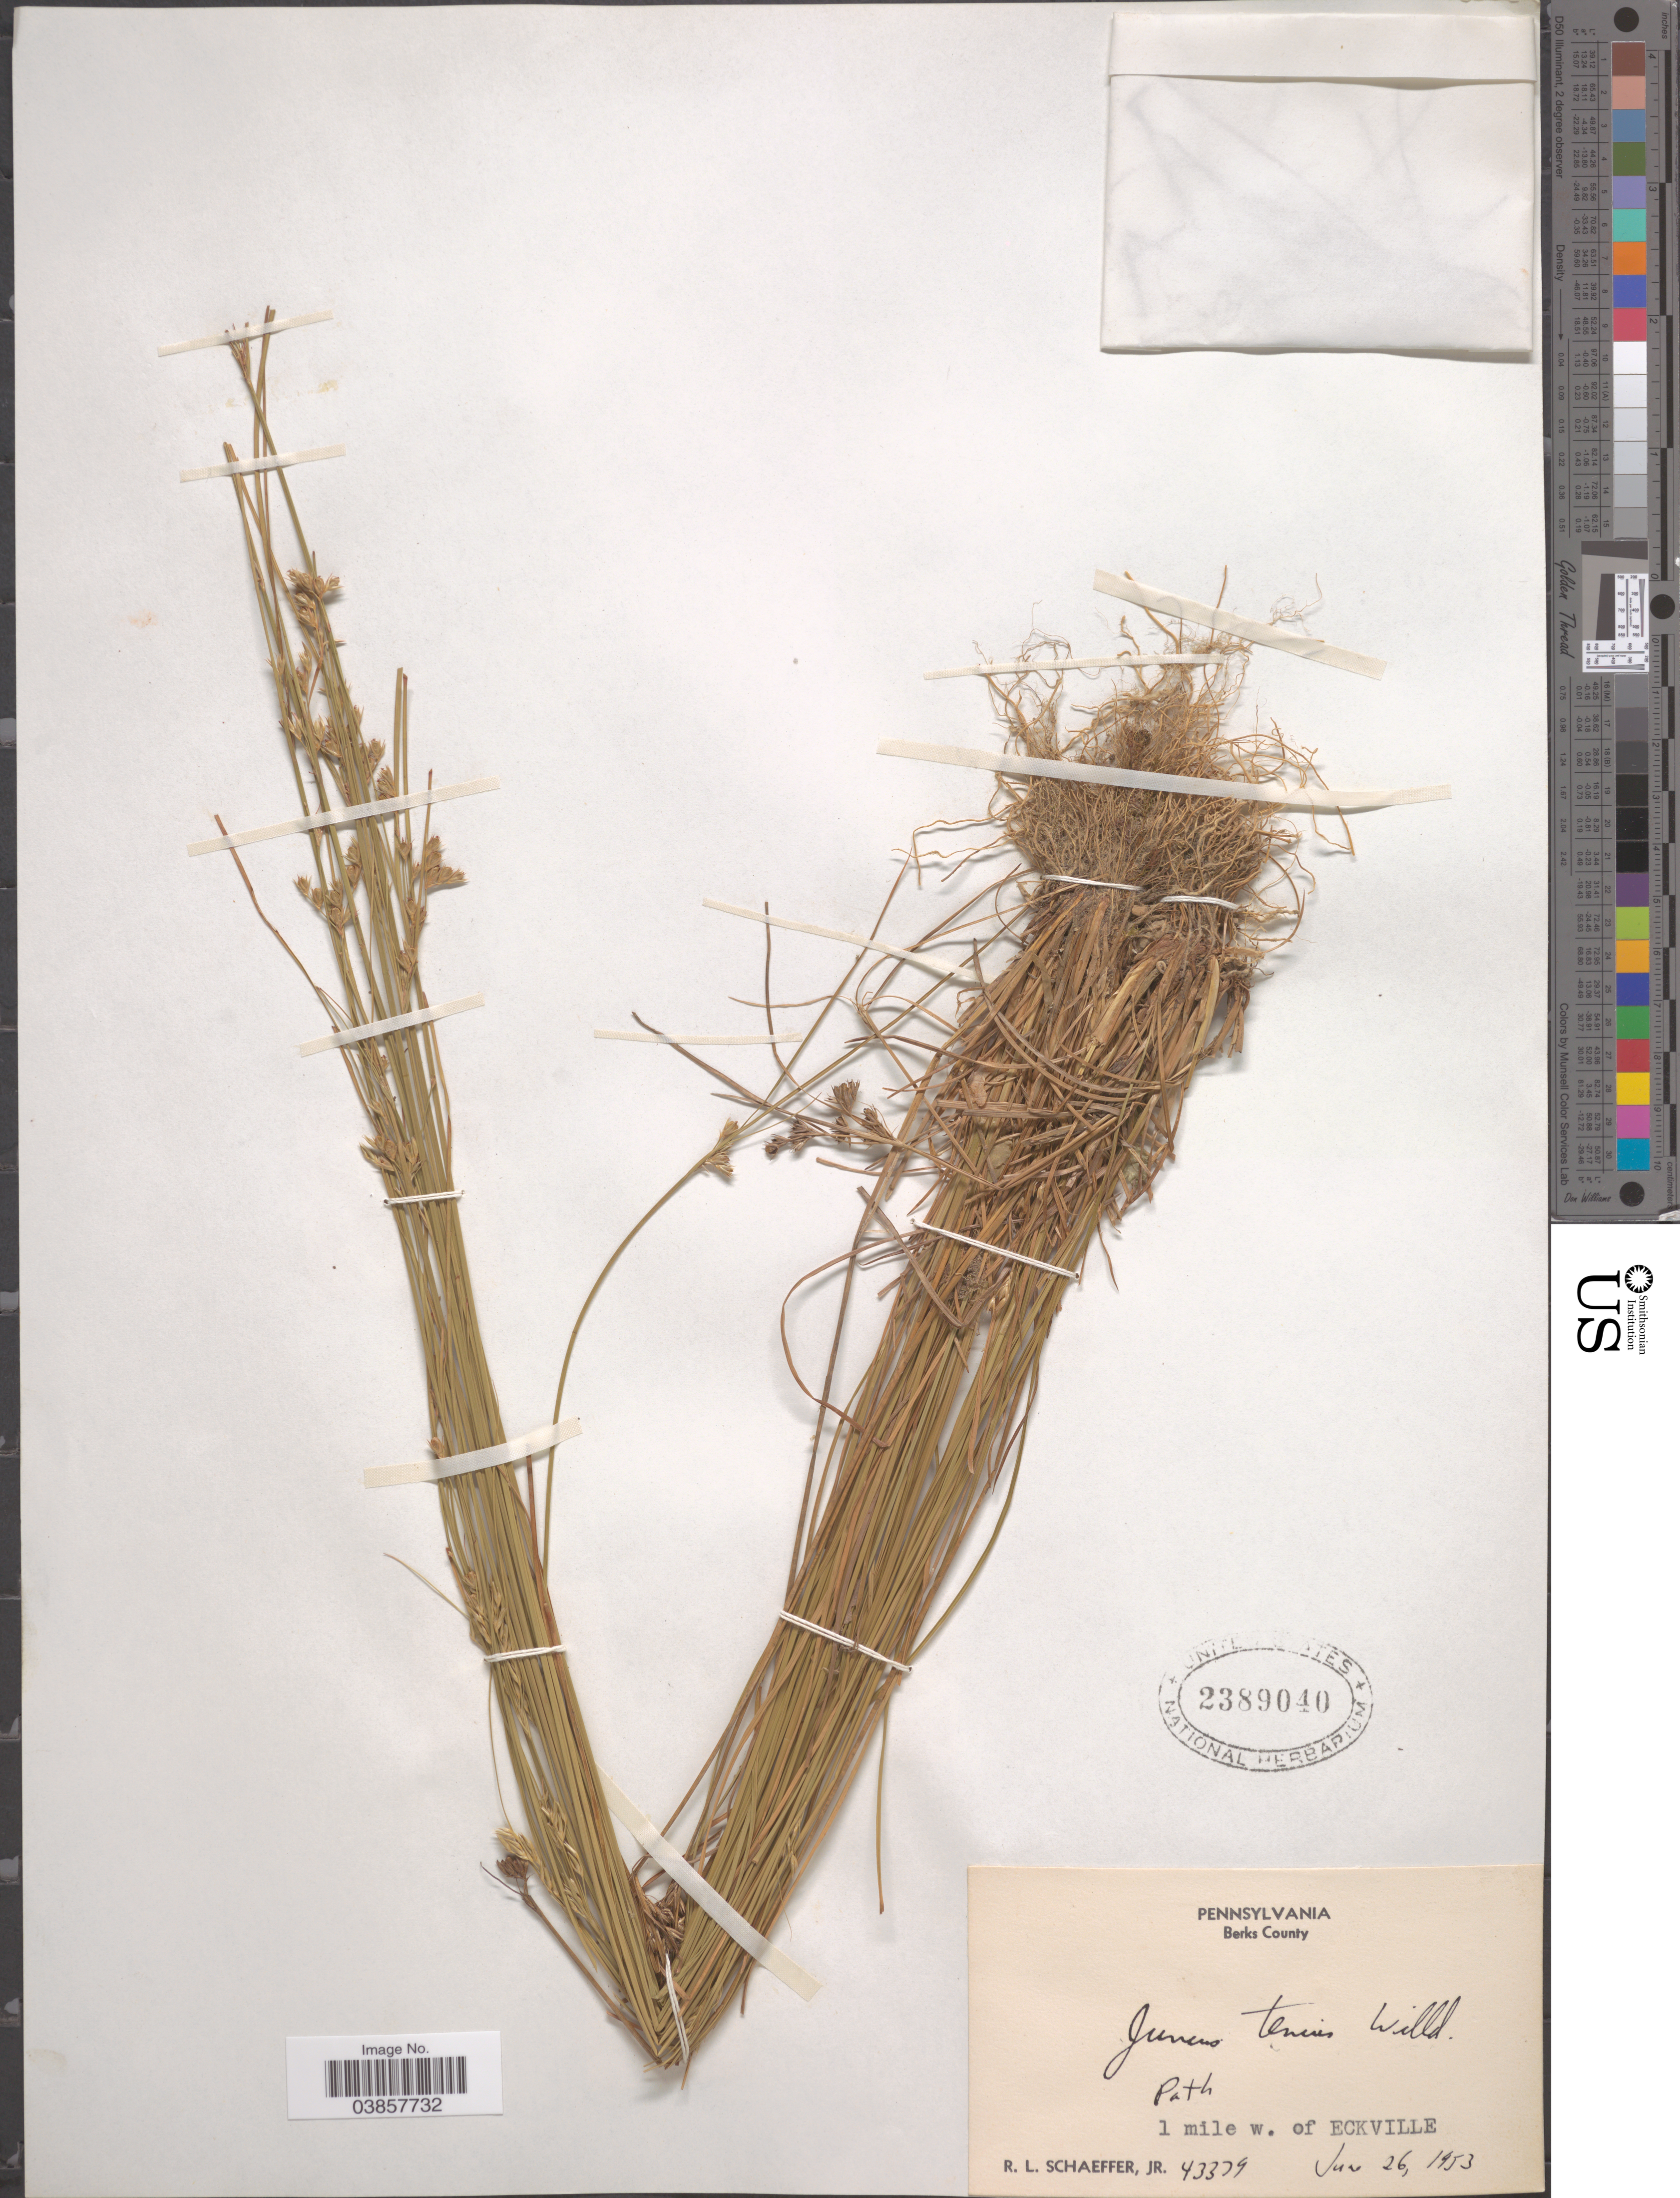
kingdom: Plantae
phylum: Tracheophyta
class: Liliopsida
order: Poales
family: Juncaceae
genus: Juncus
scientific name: Juncus tenuis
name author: Willd.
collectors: R. L. Schaeffer Jr.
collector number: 433379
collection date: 1953-06-26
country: United States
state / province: Pennsylvania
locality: Berks County. Path. 1 mile w. of Eckville.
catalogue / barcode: US 2389040